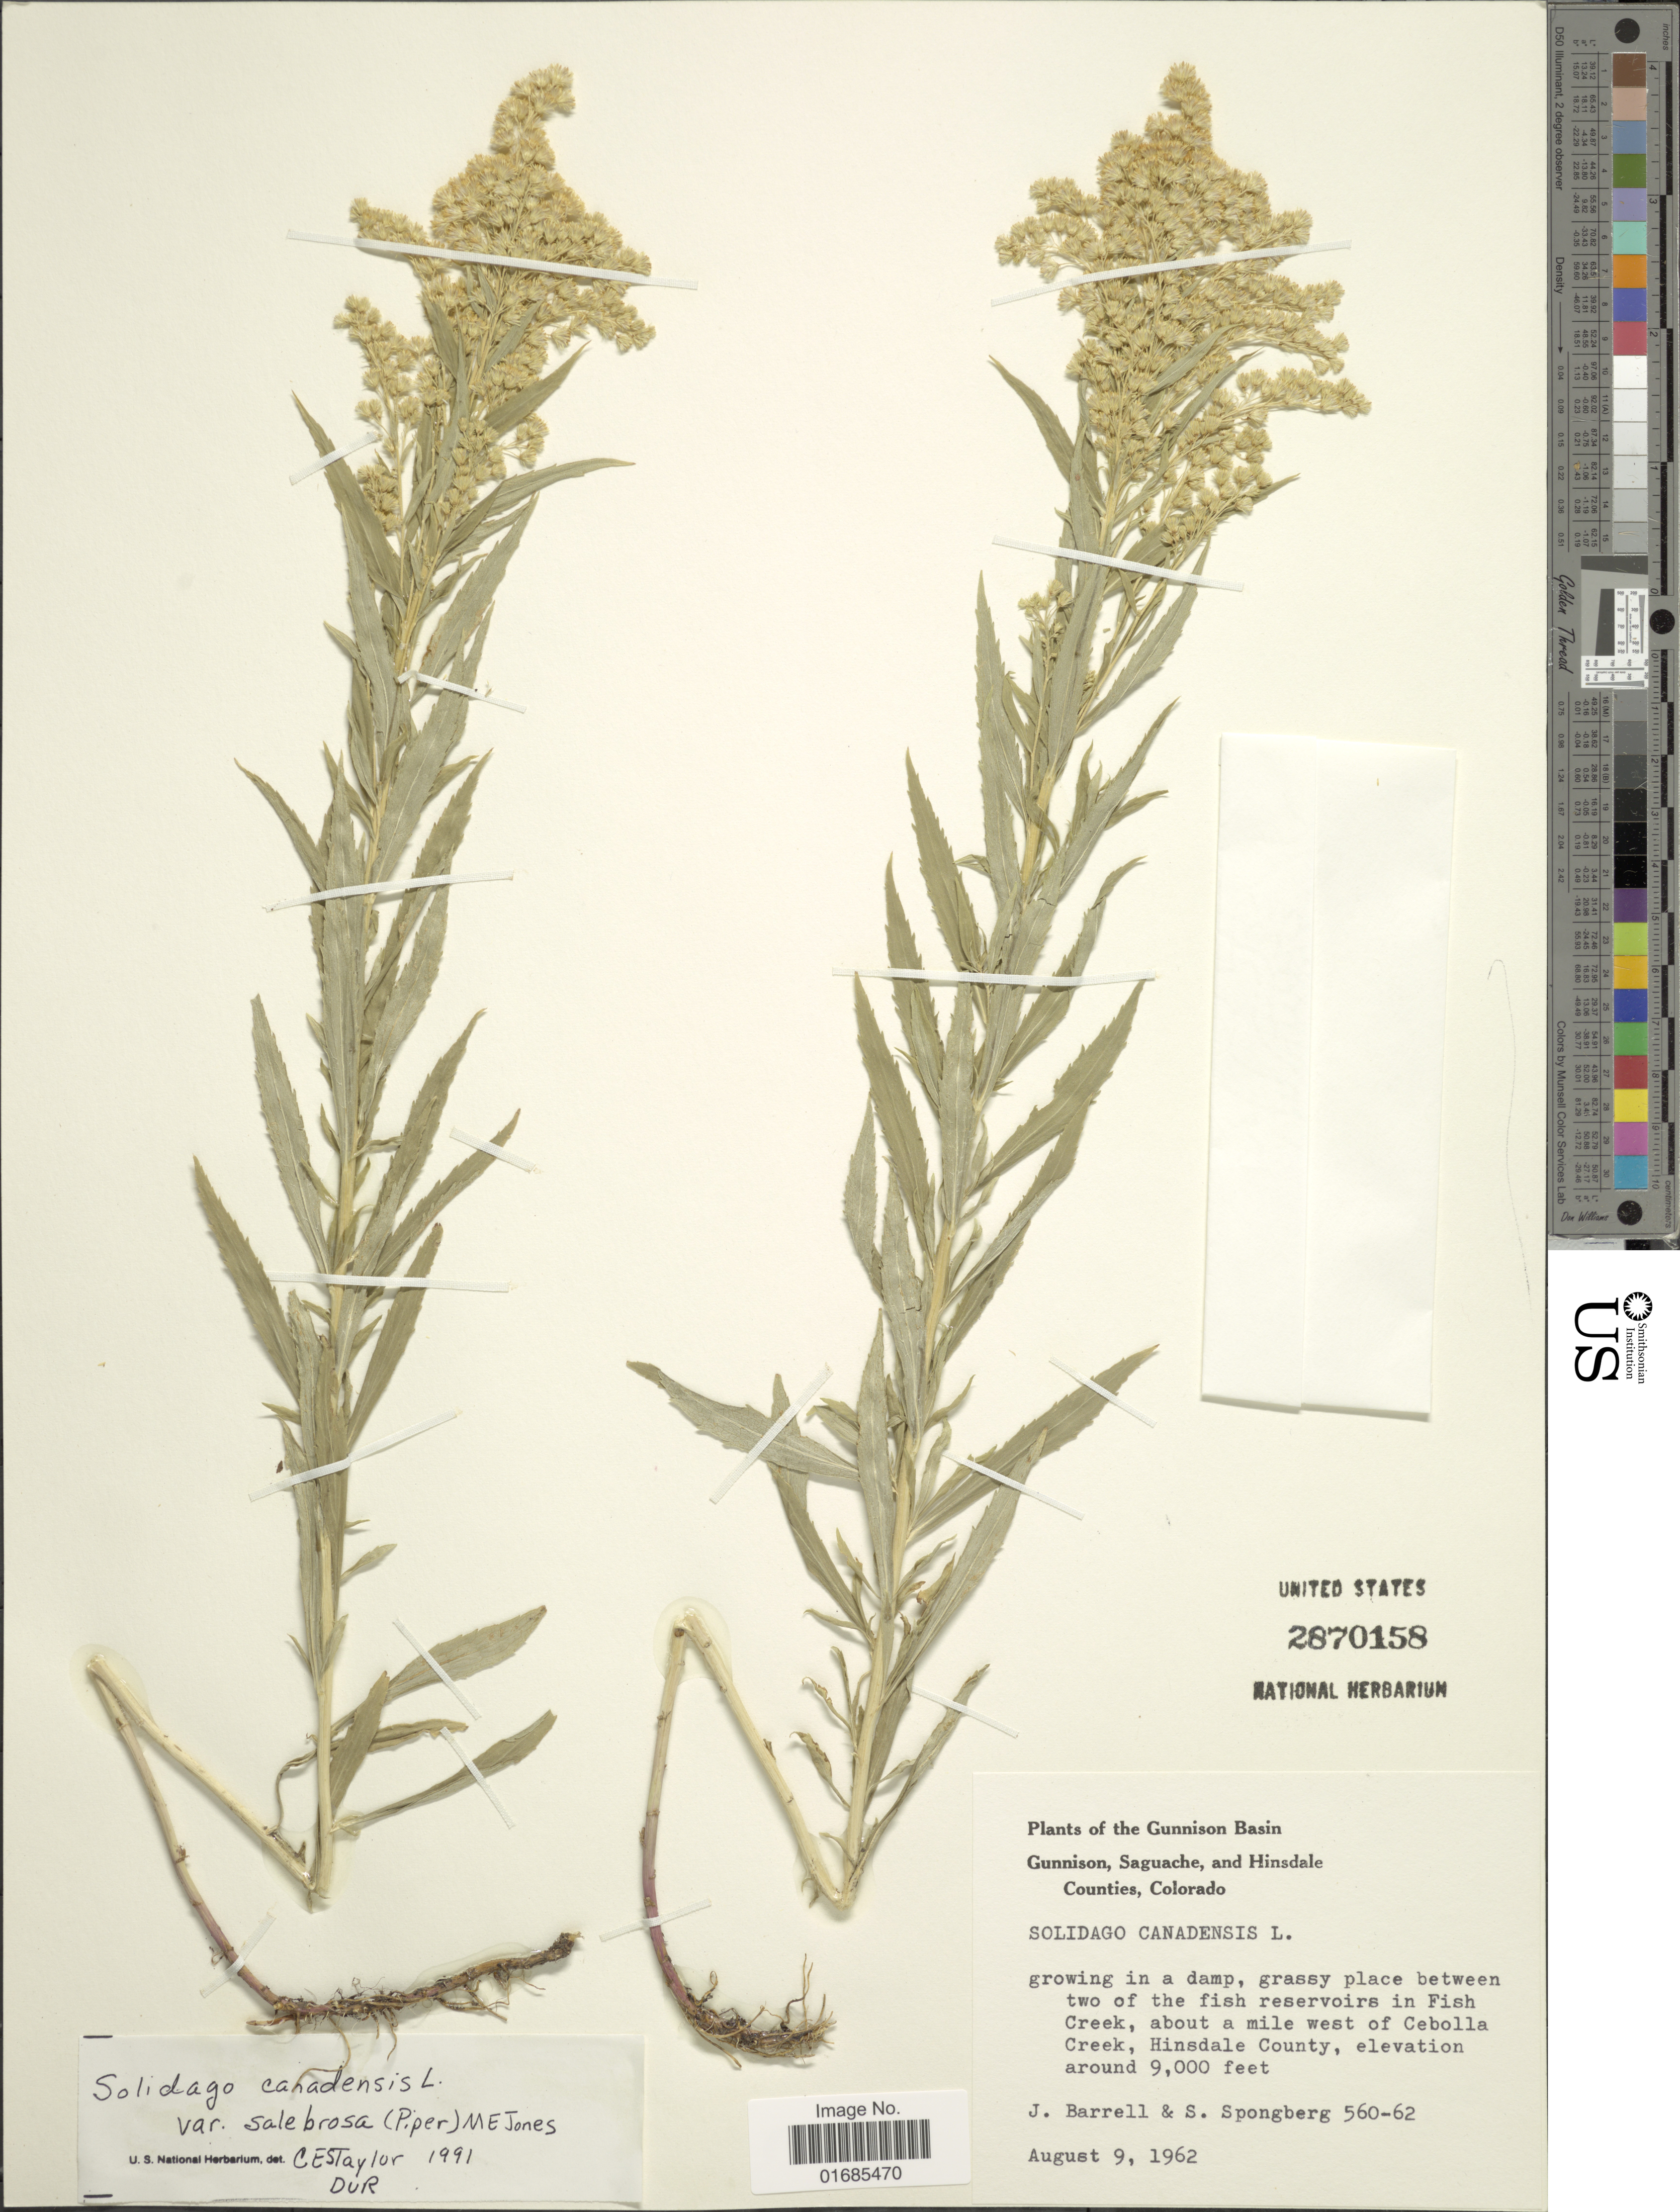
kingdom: Plantae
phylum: Tracheophyta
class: Magnoliopsida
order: Asterales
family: Asteraceae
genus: Solidago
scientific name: Solidago canadensis var. salebrosa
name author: (Piper) M.E. Jones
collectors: J. Barrell & S. A.Spongberg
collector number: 560-62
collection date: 1962-08-09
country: United States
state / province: Colorado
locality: Gunnison Basin, Gunnison, Saguache, and Hinsdale Counties, between two of the fish reservoirs in Fish Creek, about a mile west of Cebolla Creek, Hinsdale County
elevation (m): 2743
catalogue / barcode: US 2870158